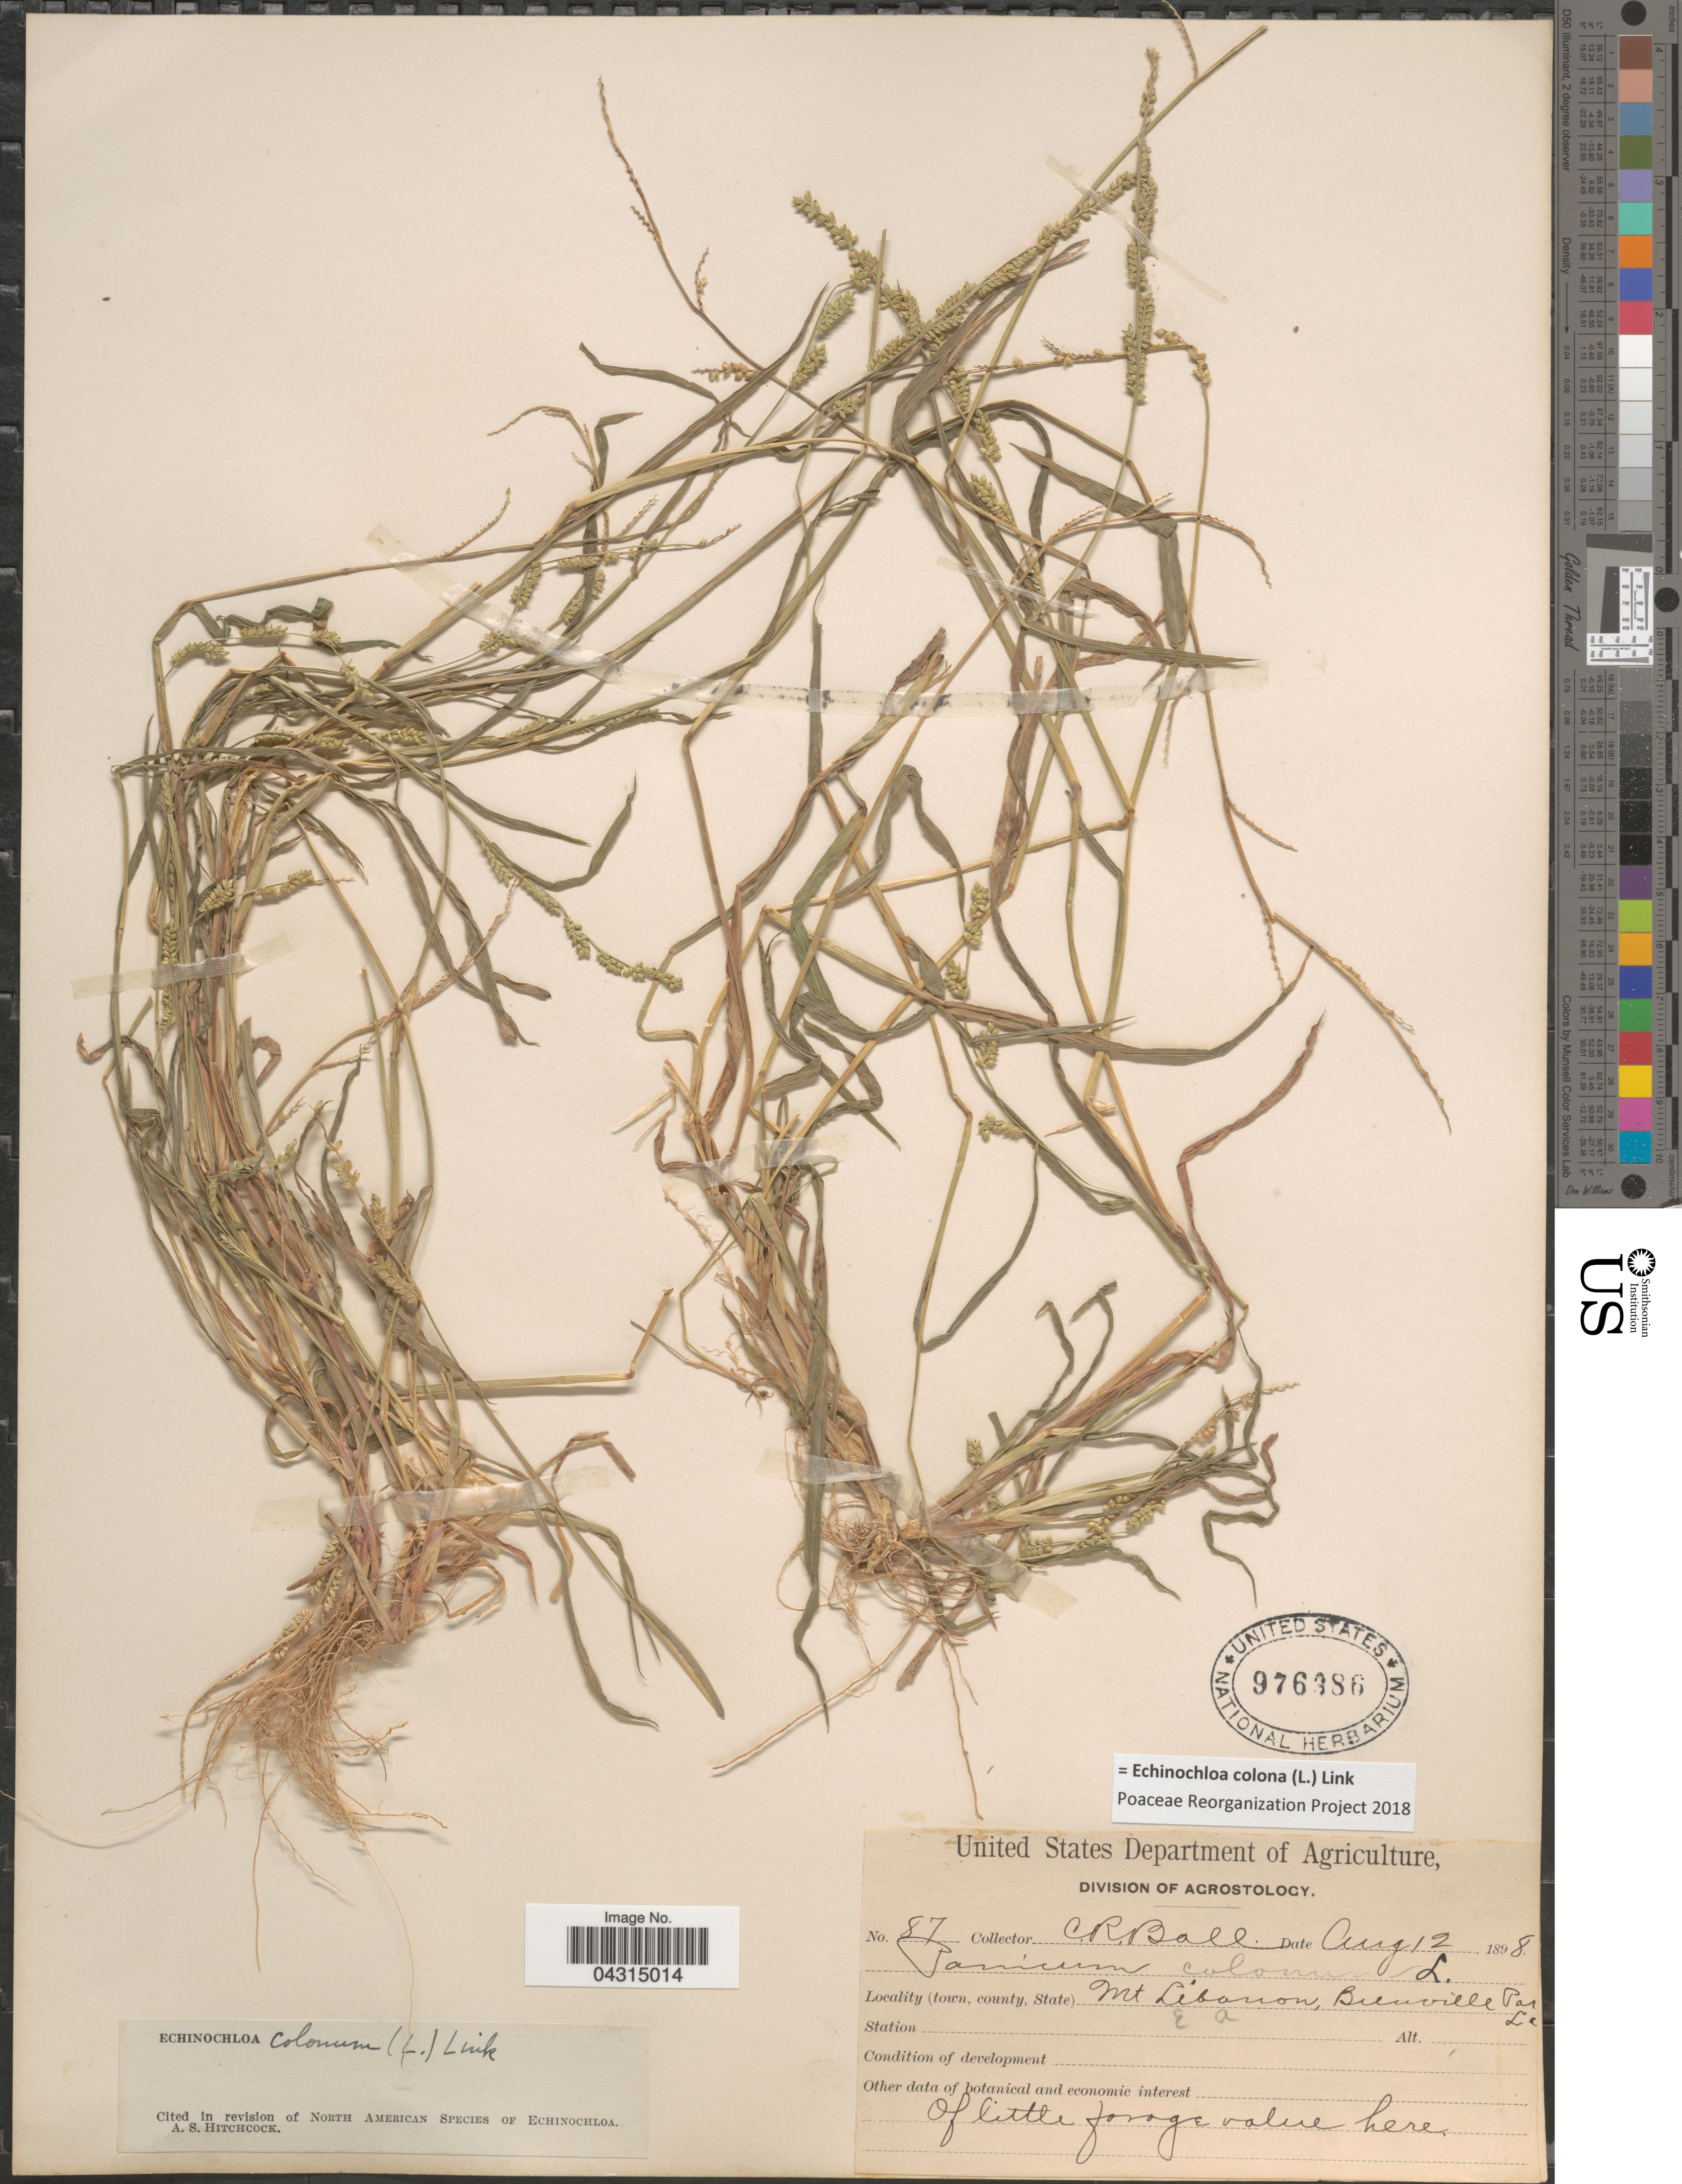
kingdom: Plantae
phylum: Tracheophyta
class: Liliopsida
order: Poales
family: Poaceae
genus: Echinochloa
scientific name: Echinochloa colona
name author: (L.) Link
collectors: C. R. Ball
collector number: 87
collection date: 1898-08-12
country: United States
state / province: Louisiana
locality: (town, county, State) Mt Lebanon, Beauville Par.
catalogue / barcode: US 976386